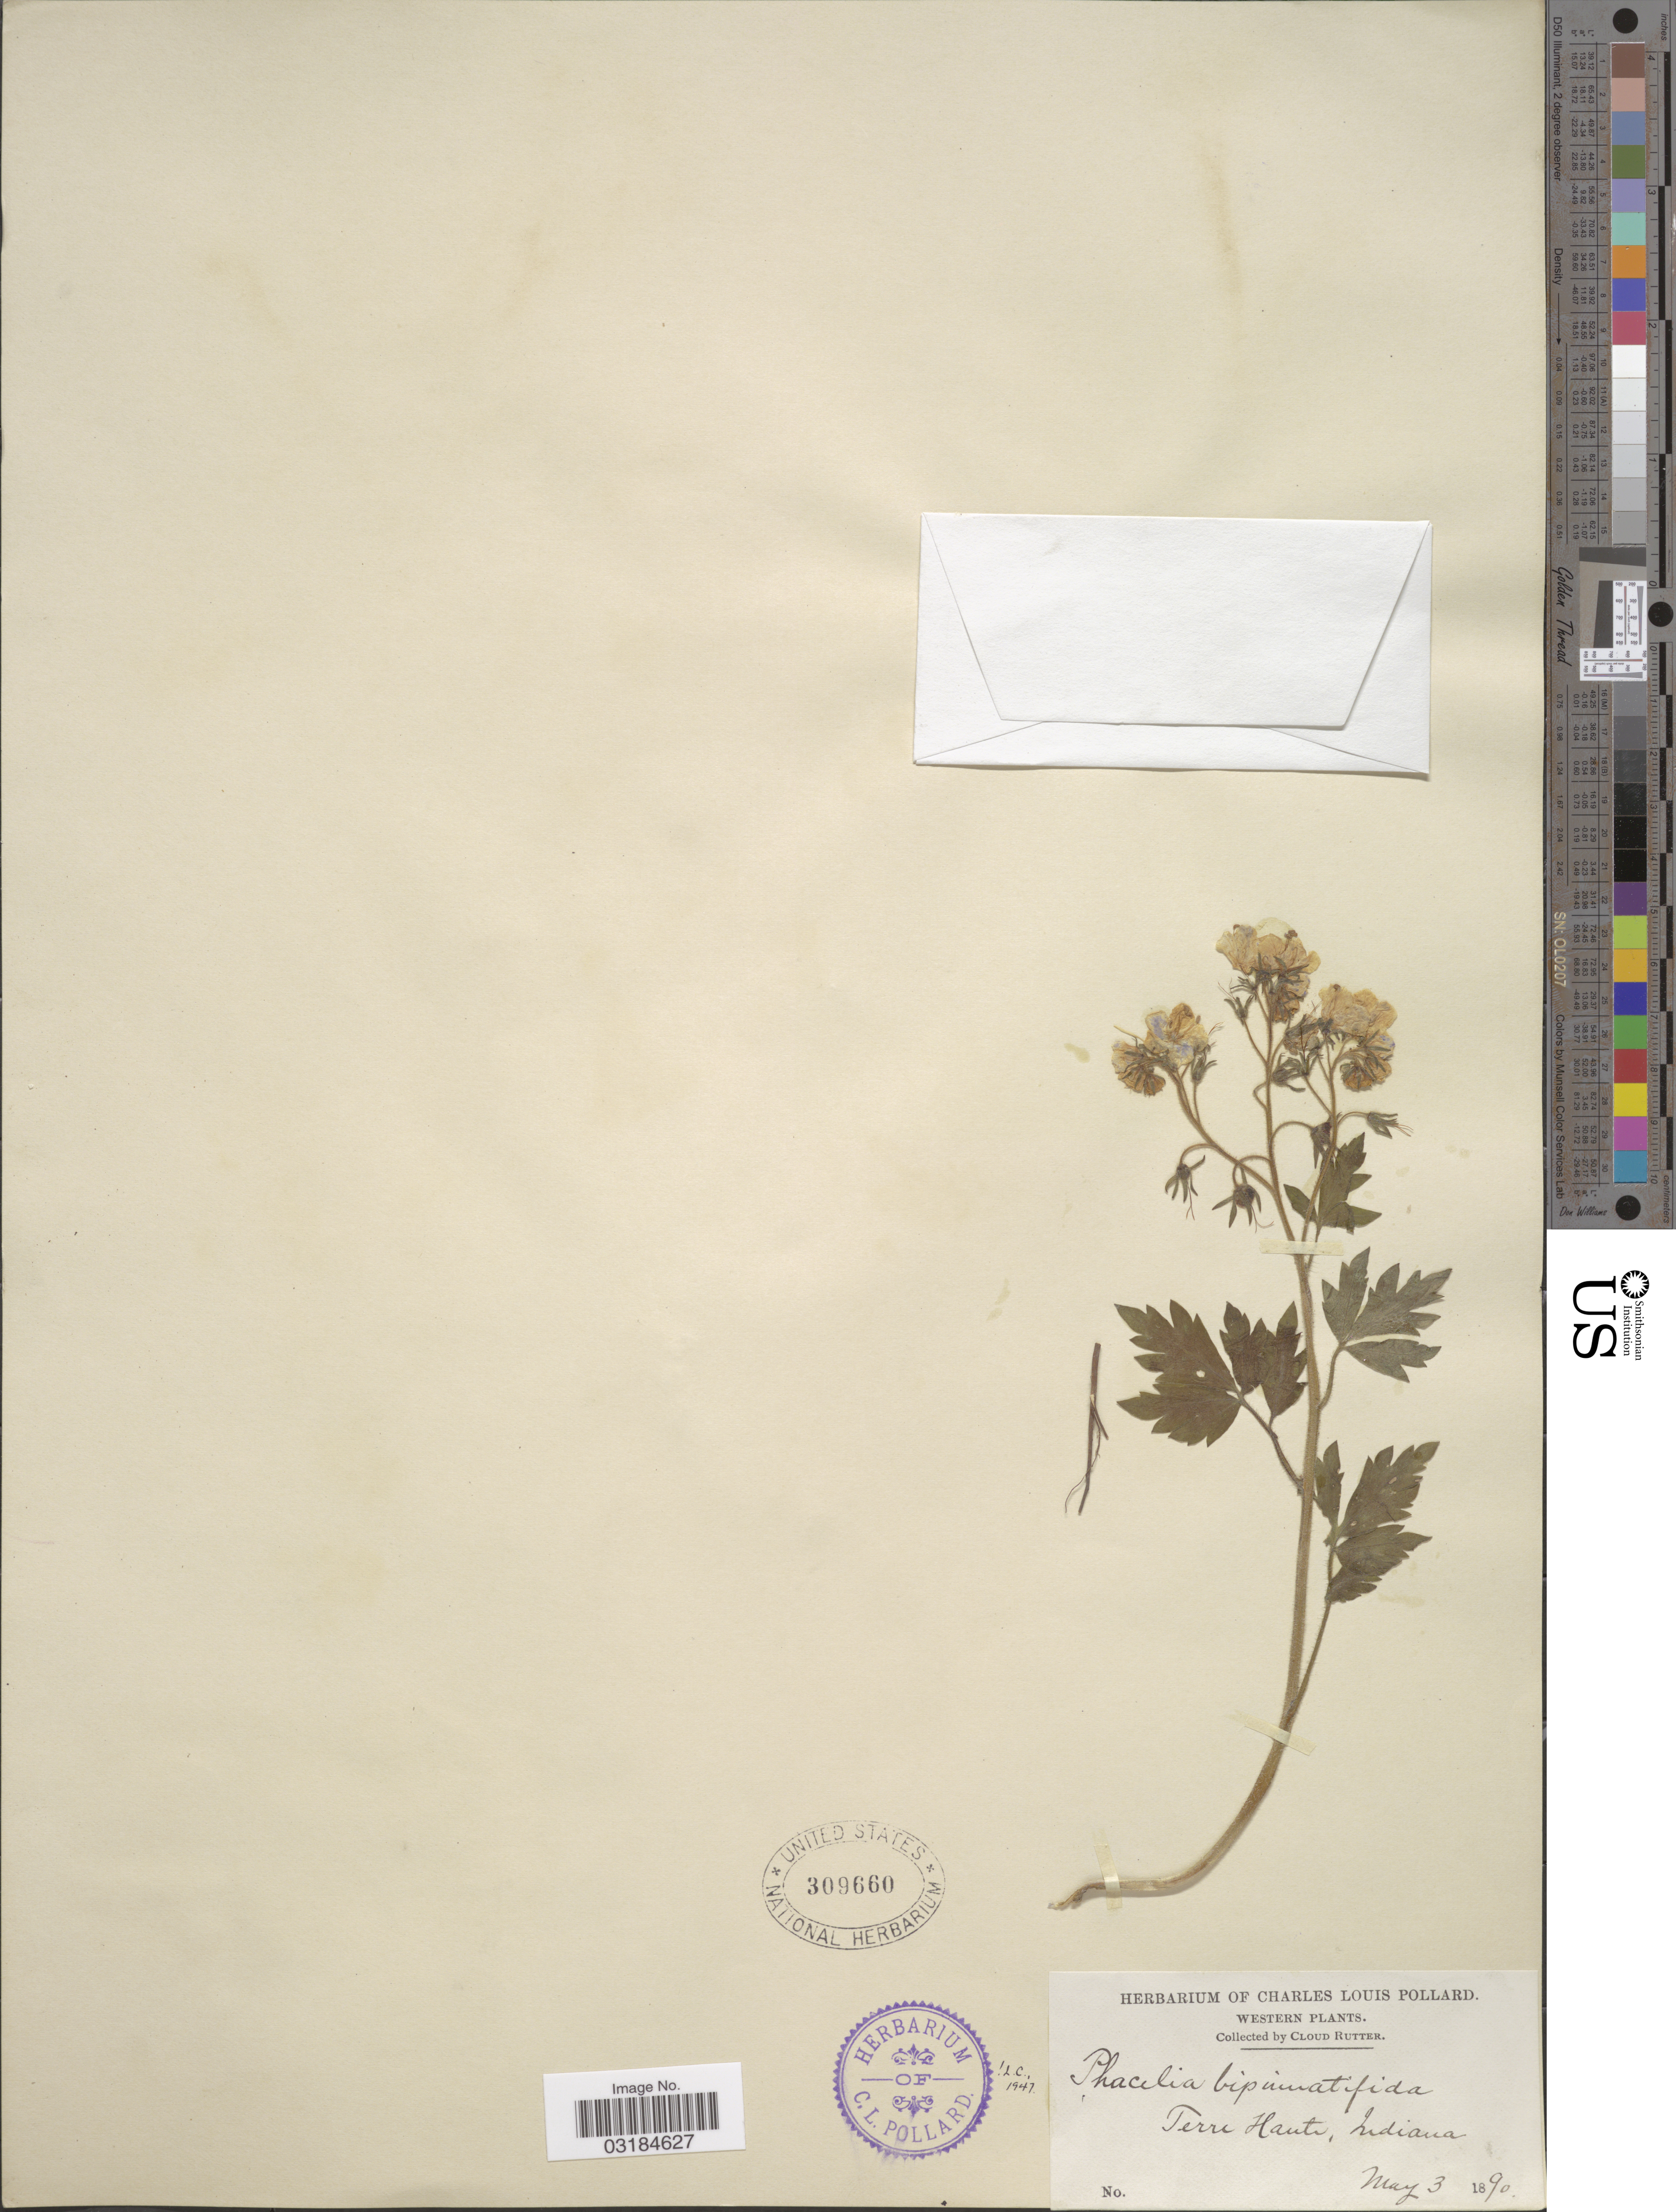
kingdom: Plantae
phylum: Tracheophyta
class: Magnoliopsida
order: Boraginales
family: Hydrophyllaceae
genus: Phacelia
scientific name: Phacelia bipinnatifida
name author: (Atwood) Michx.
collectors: C. Rutter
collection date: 1890-05-03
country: United States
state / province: Indiana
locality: Western. Terre Haute.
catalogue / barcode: US 309660